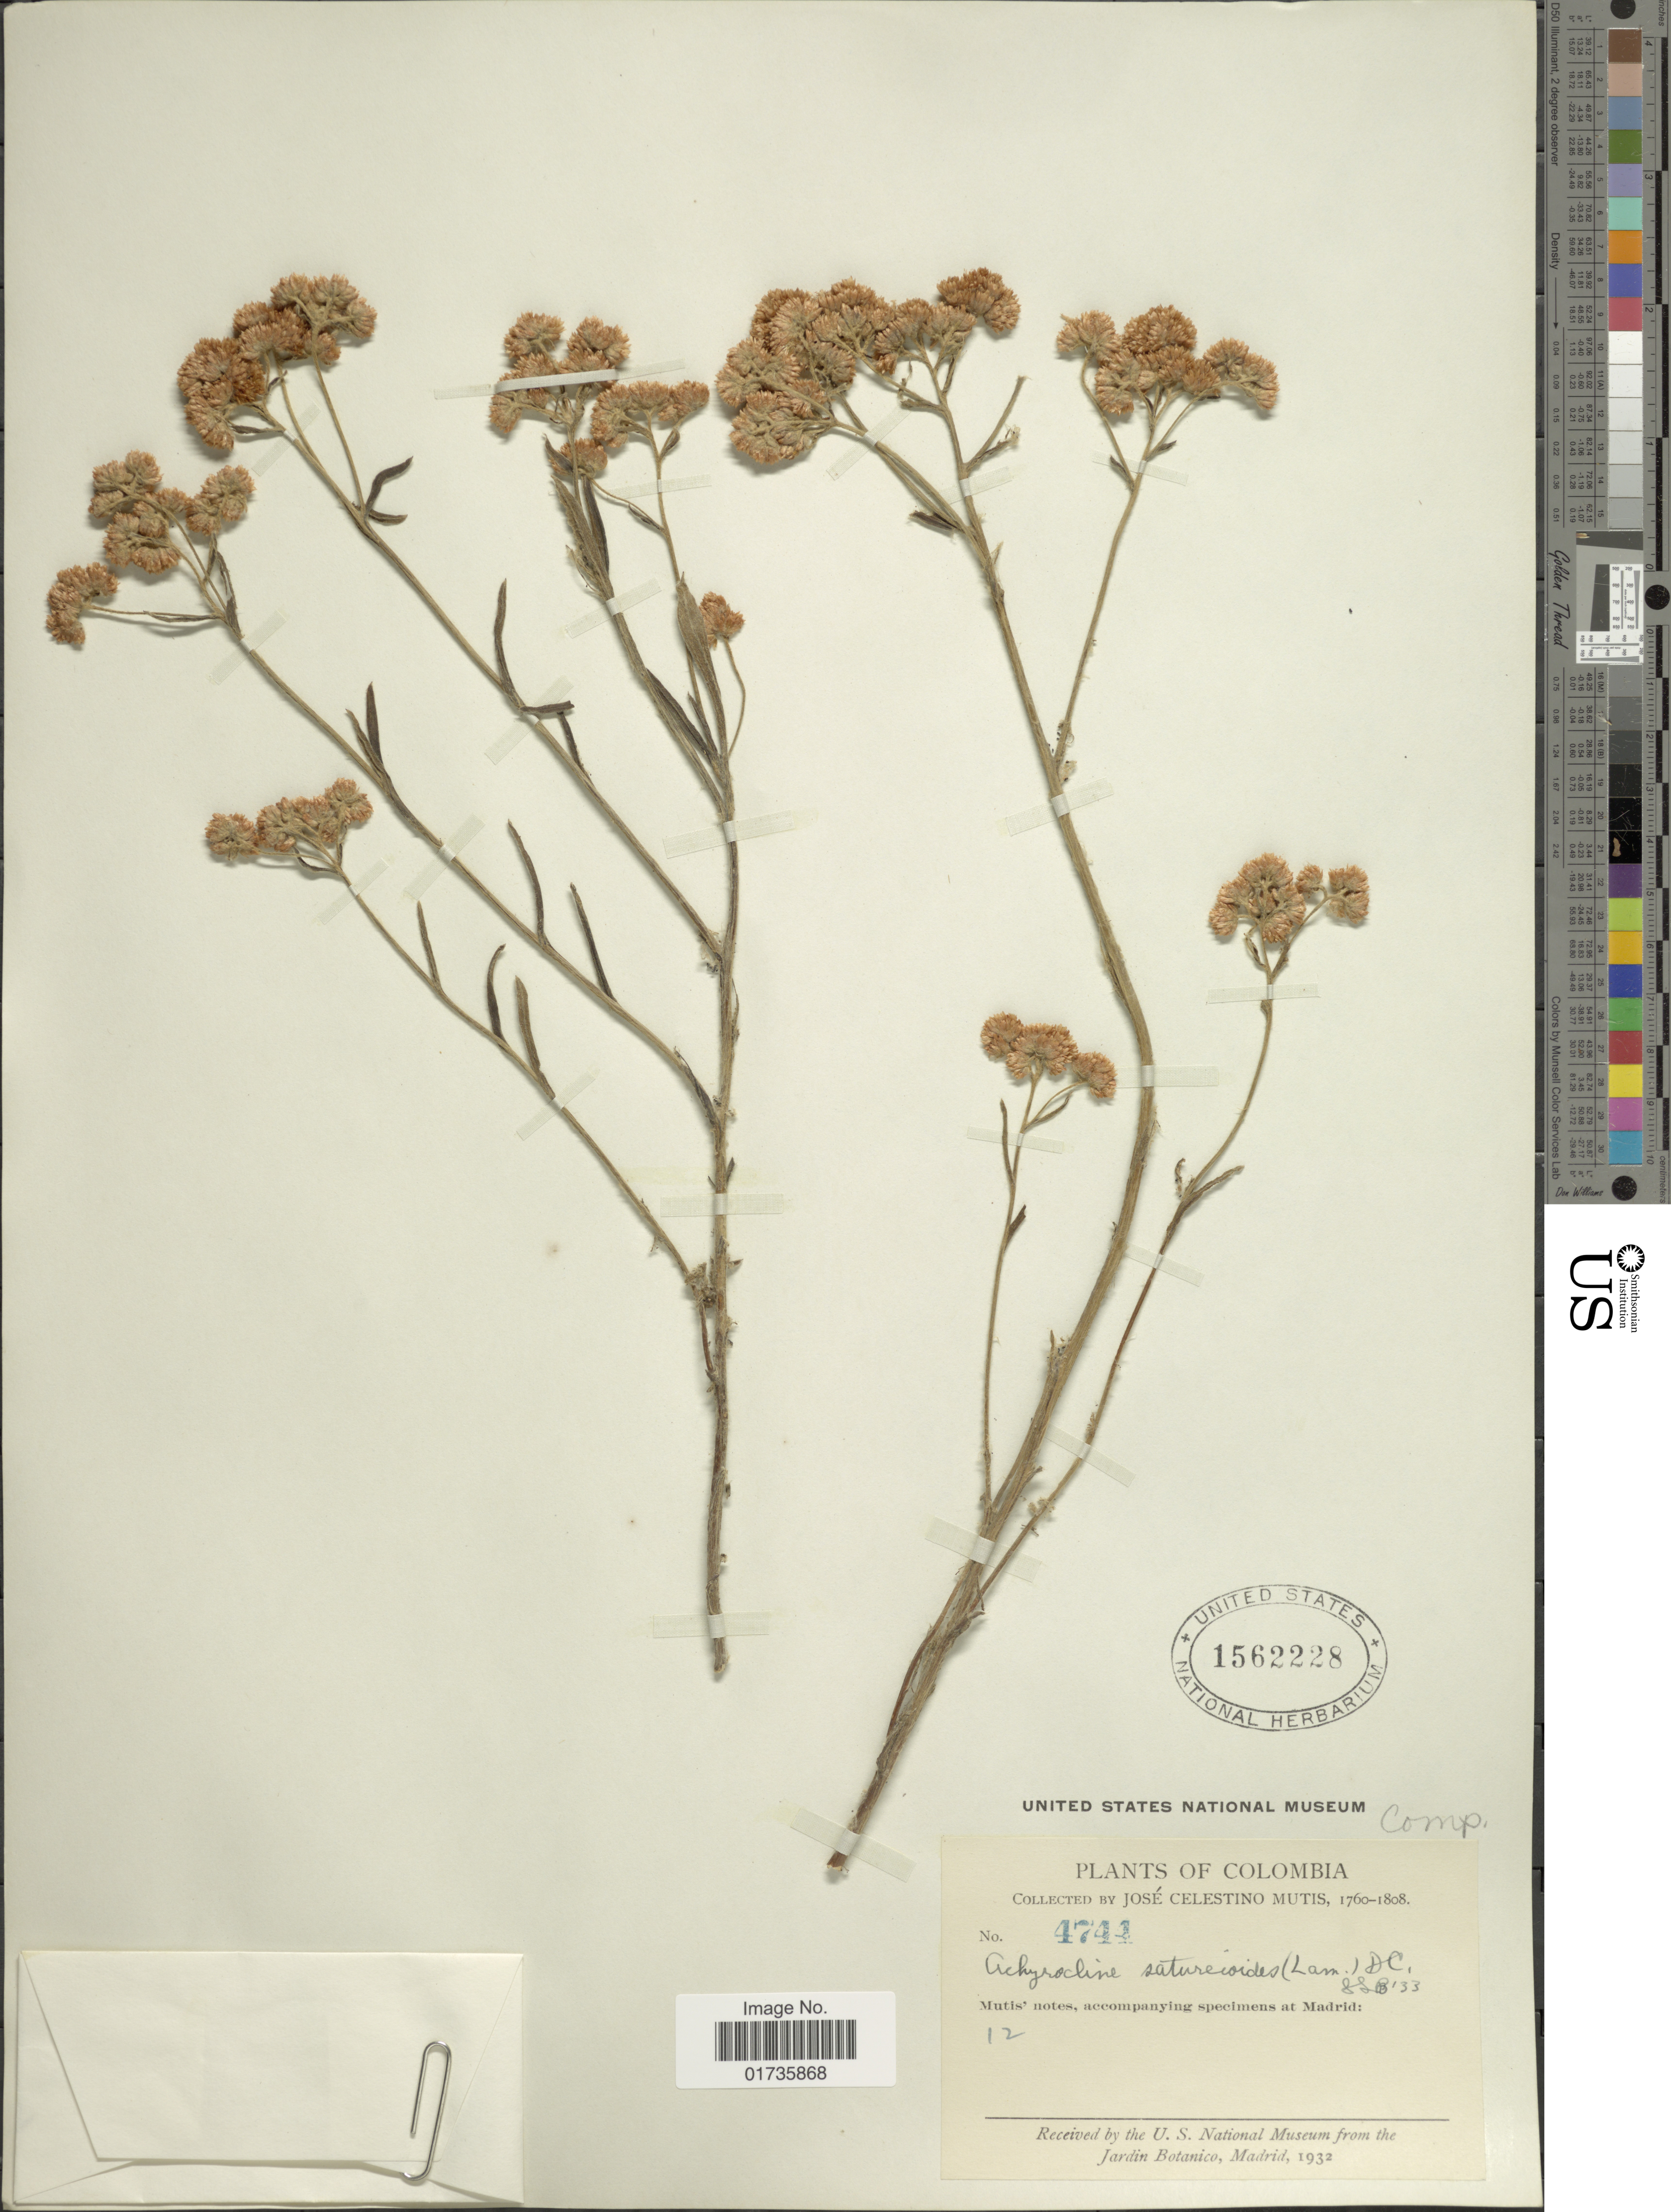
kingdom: Plantae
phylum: Tracheophyta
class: Magnoliopsida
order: Asterales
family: Asteraceae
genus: Achyrocline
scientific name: Achyrocline satureioides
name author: (Lam.) DC.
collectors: J. C. B. Mutis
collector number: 4744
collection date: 1760/1808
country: Colombia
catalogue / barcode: US 1562228